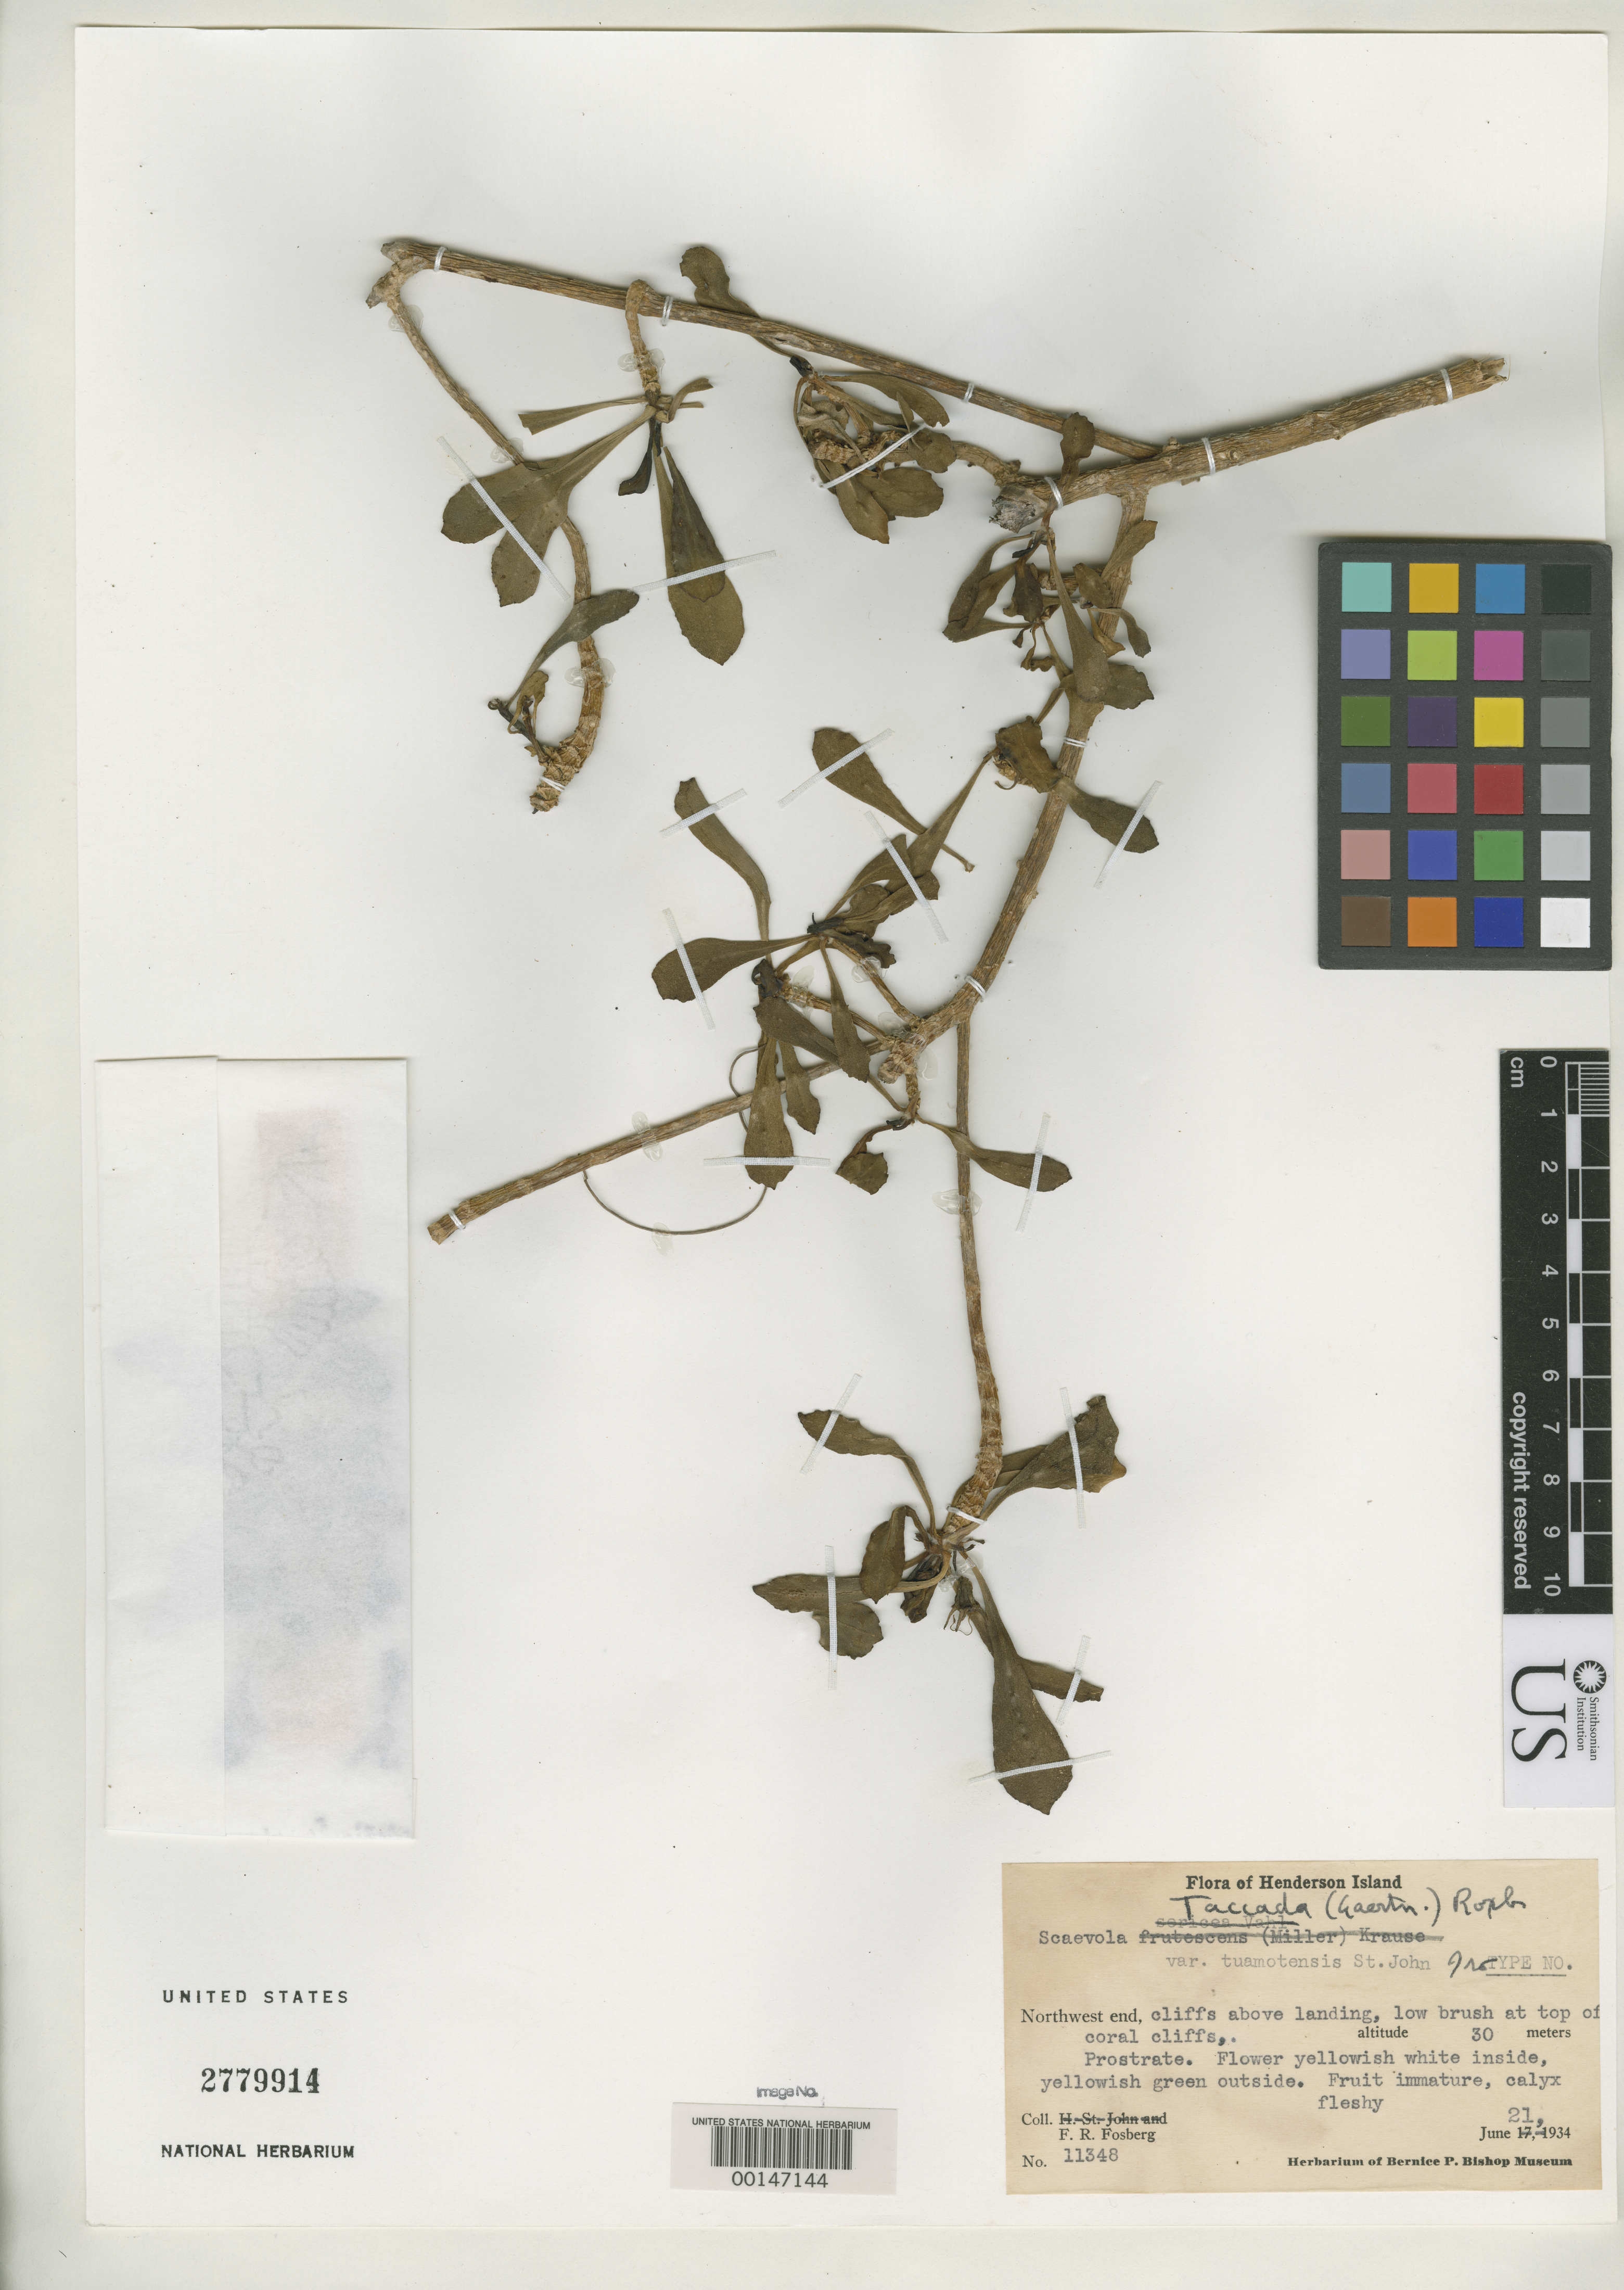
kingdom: Plantae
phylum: Tracheophyta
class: Magnoliopsida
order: Asterales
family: Goodeniaceae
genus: Scaevola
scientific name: Scaevola taccada var. tuamotensis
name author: H. St. John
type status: Isotype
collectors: H. St. John & F. R. Fosberg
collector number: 11348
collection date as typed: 21 Jun 1934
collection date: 1934-06-21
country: Pitcairn Islands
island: Henderson I.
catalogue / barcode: US 2779914